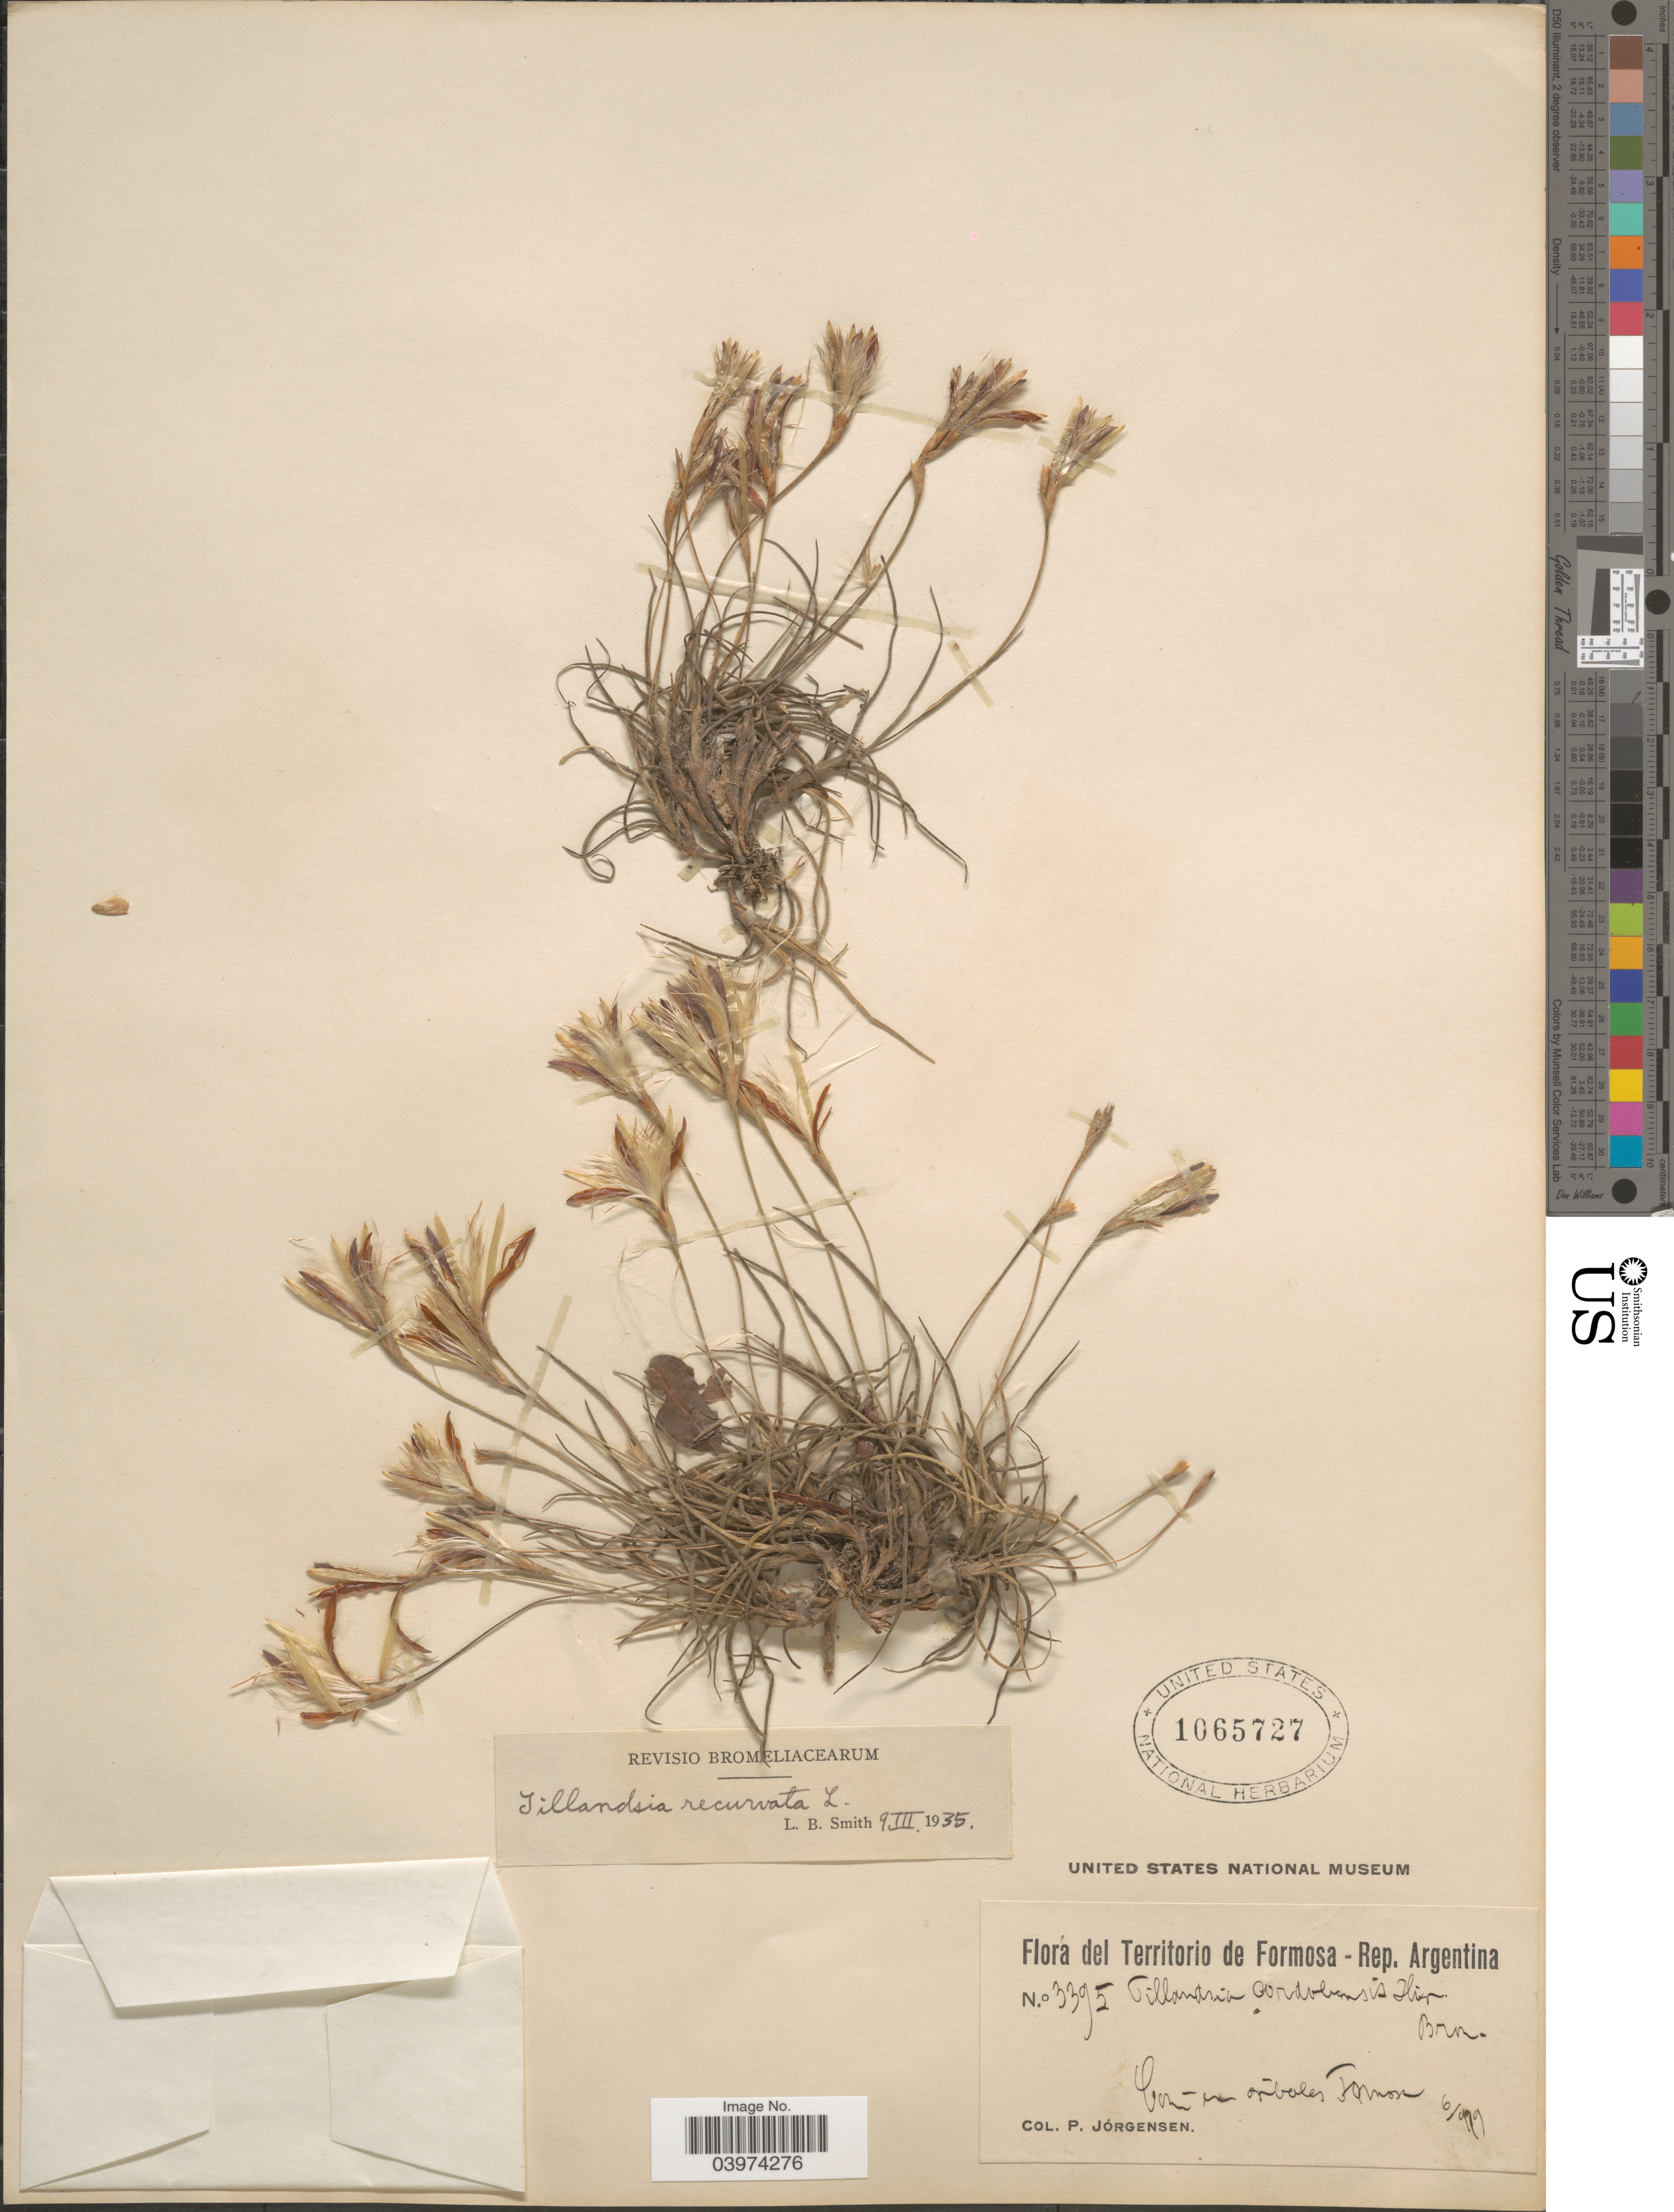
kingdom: Plantae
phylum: Tracheophyta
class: Liliopsida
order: Poales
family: Bromeliaceae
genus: Tillandsia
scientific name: Tillandsia recurvata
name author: L.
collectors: P. Jörgensen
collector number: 3395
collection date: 1979-06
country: Argentina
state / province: Formosa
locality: En árboles Formosa.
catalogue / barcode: US 1065727